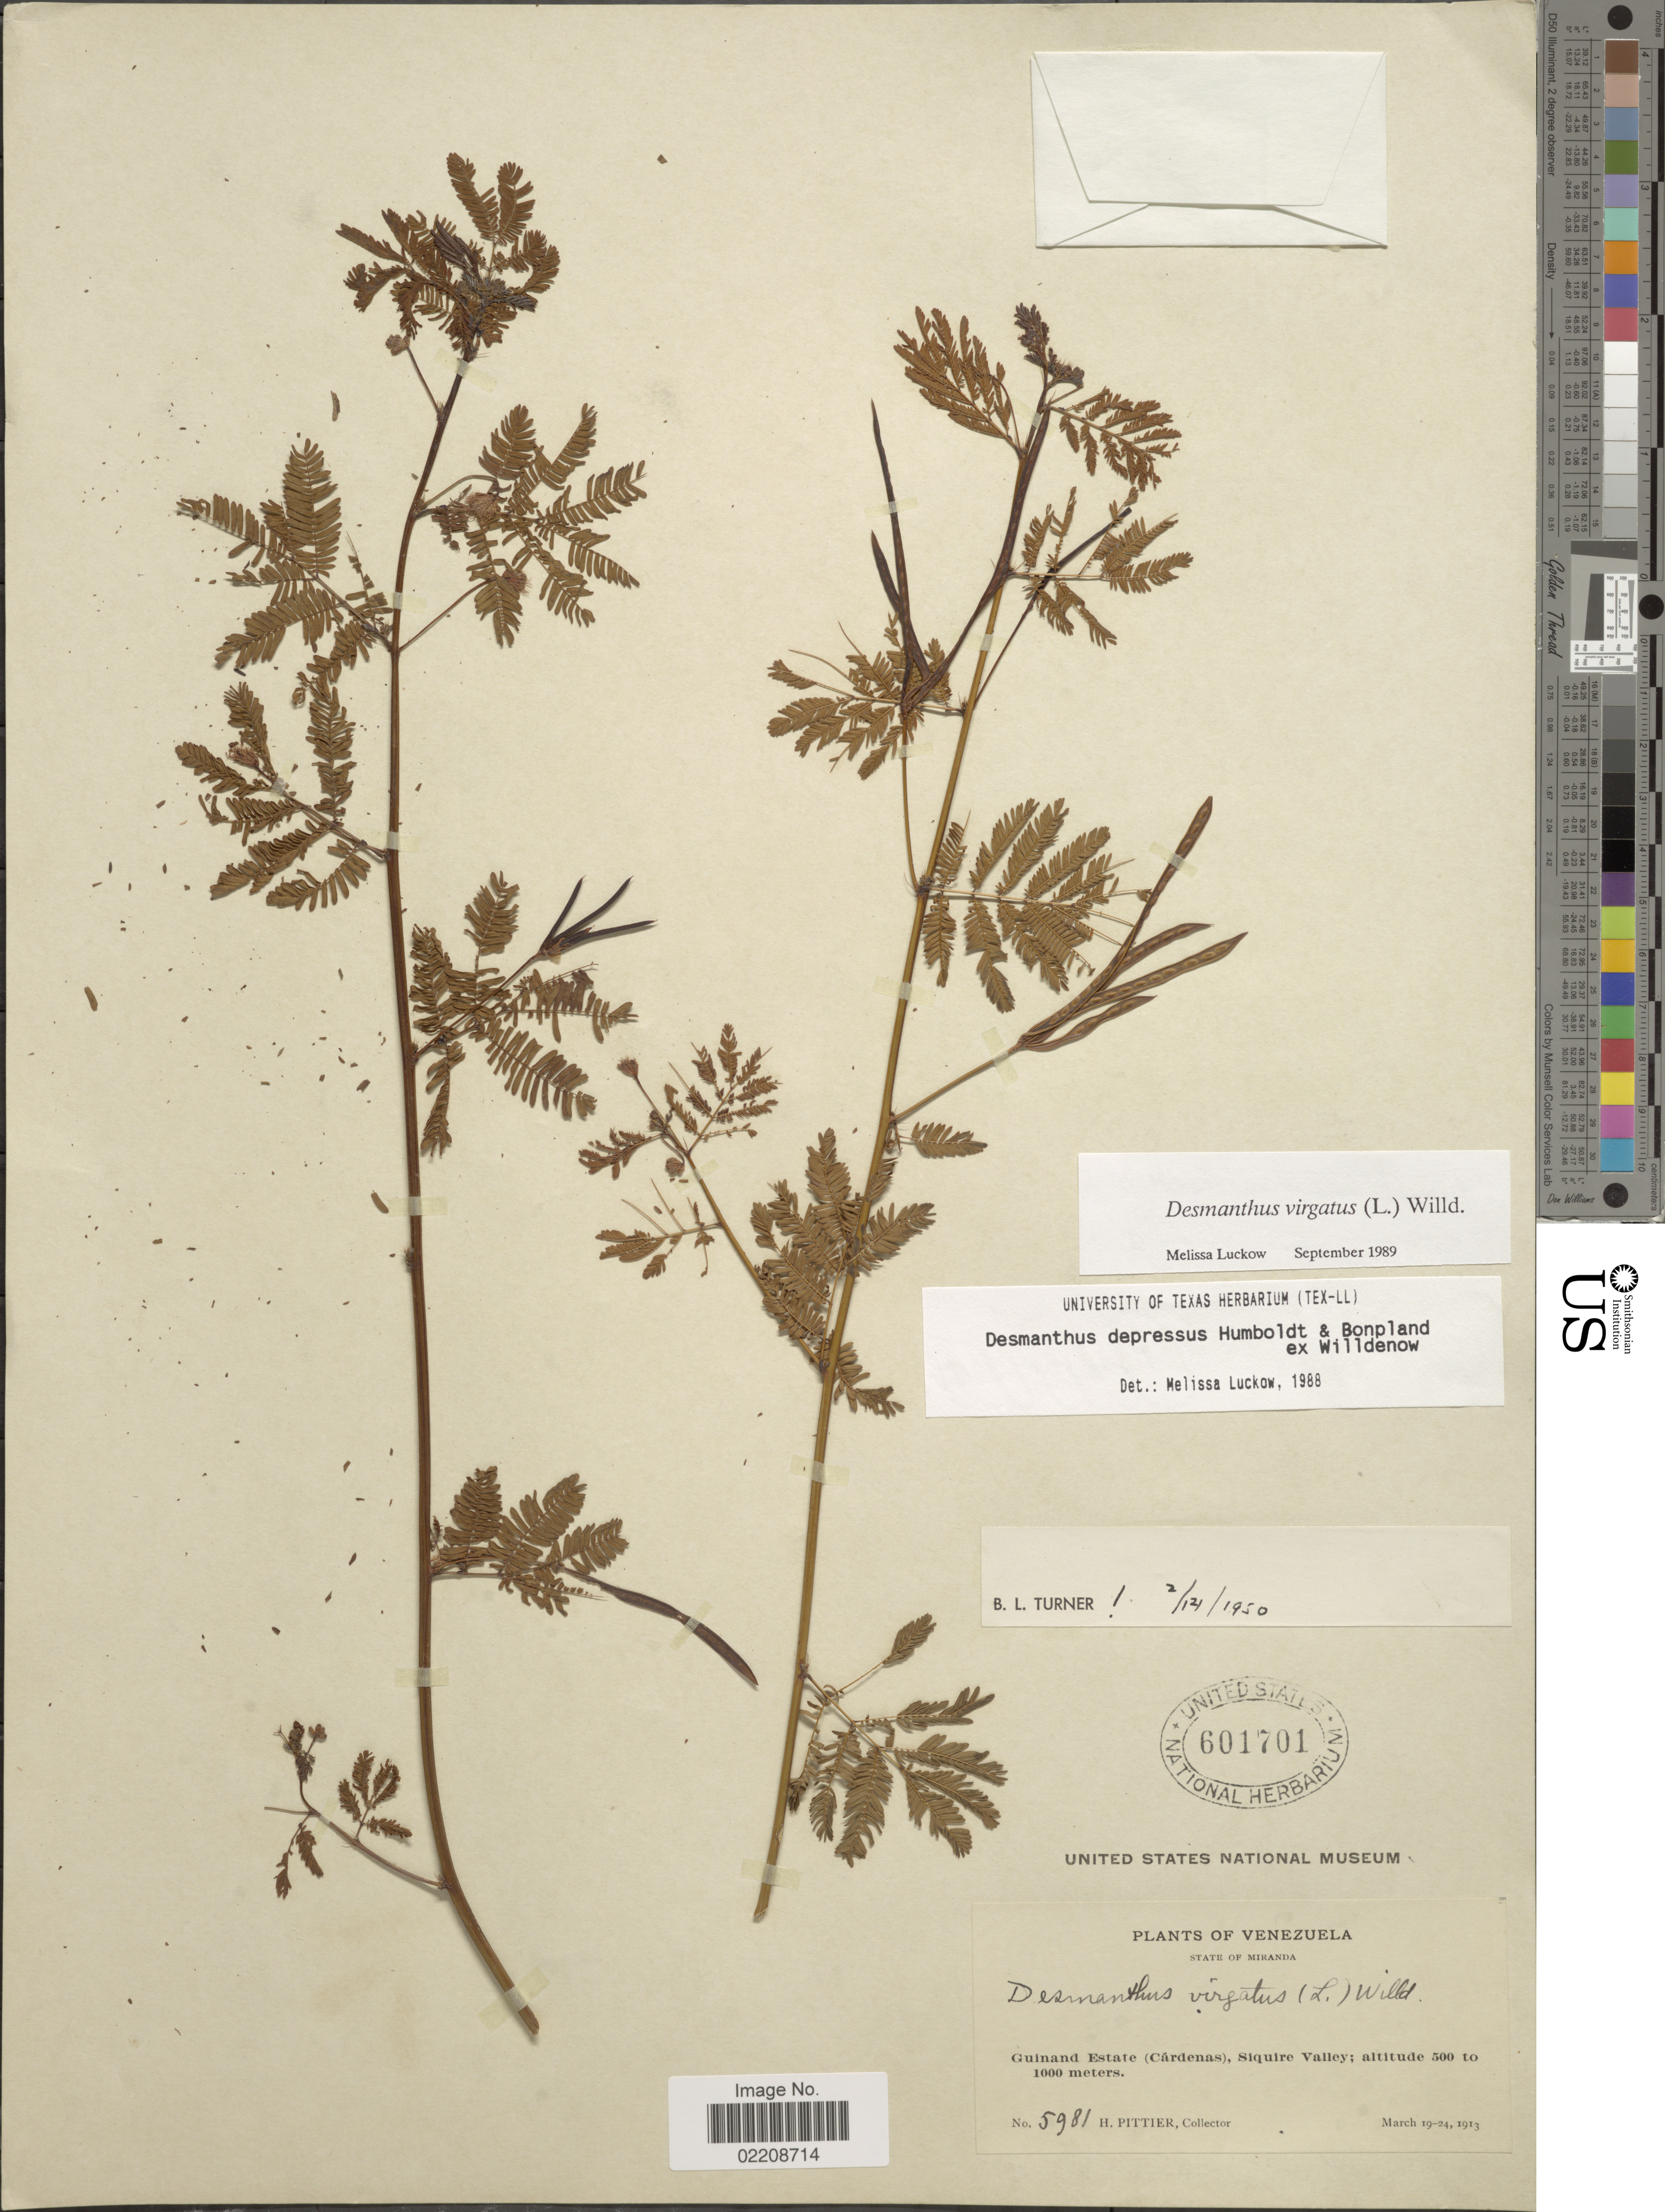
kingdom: Plantae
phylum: Tracheophyta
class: Magnoliopsida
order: Fabales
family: Fabaceae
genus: Desmanthus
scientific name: Desmanthus virgatus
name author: (L.) Willd.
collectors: H. F. Pittier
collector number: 5981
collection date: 1913-03-19/1913-03-24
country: Venezuela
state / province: Miranda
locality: Guinand Estate (Cardenas), Siquire Valley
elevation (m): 500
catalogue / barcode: US 601701